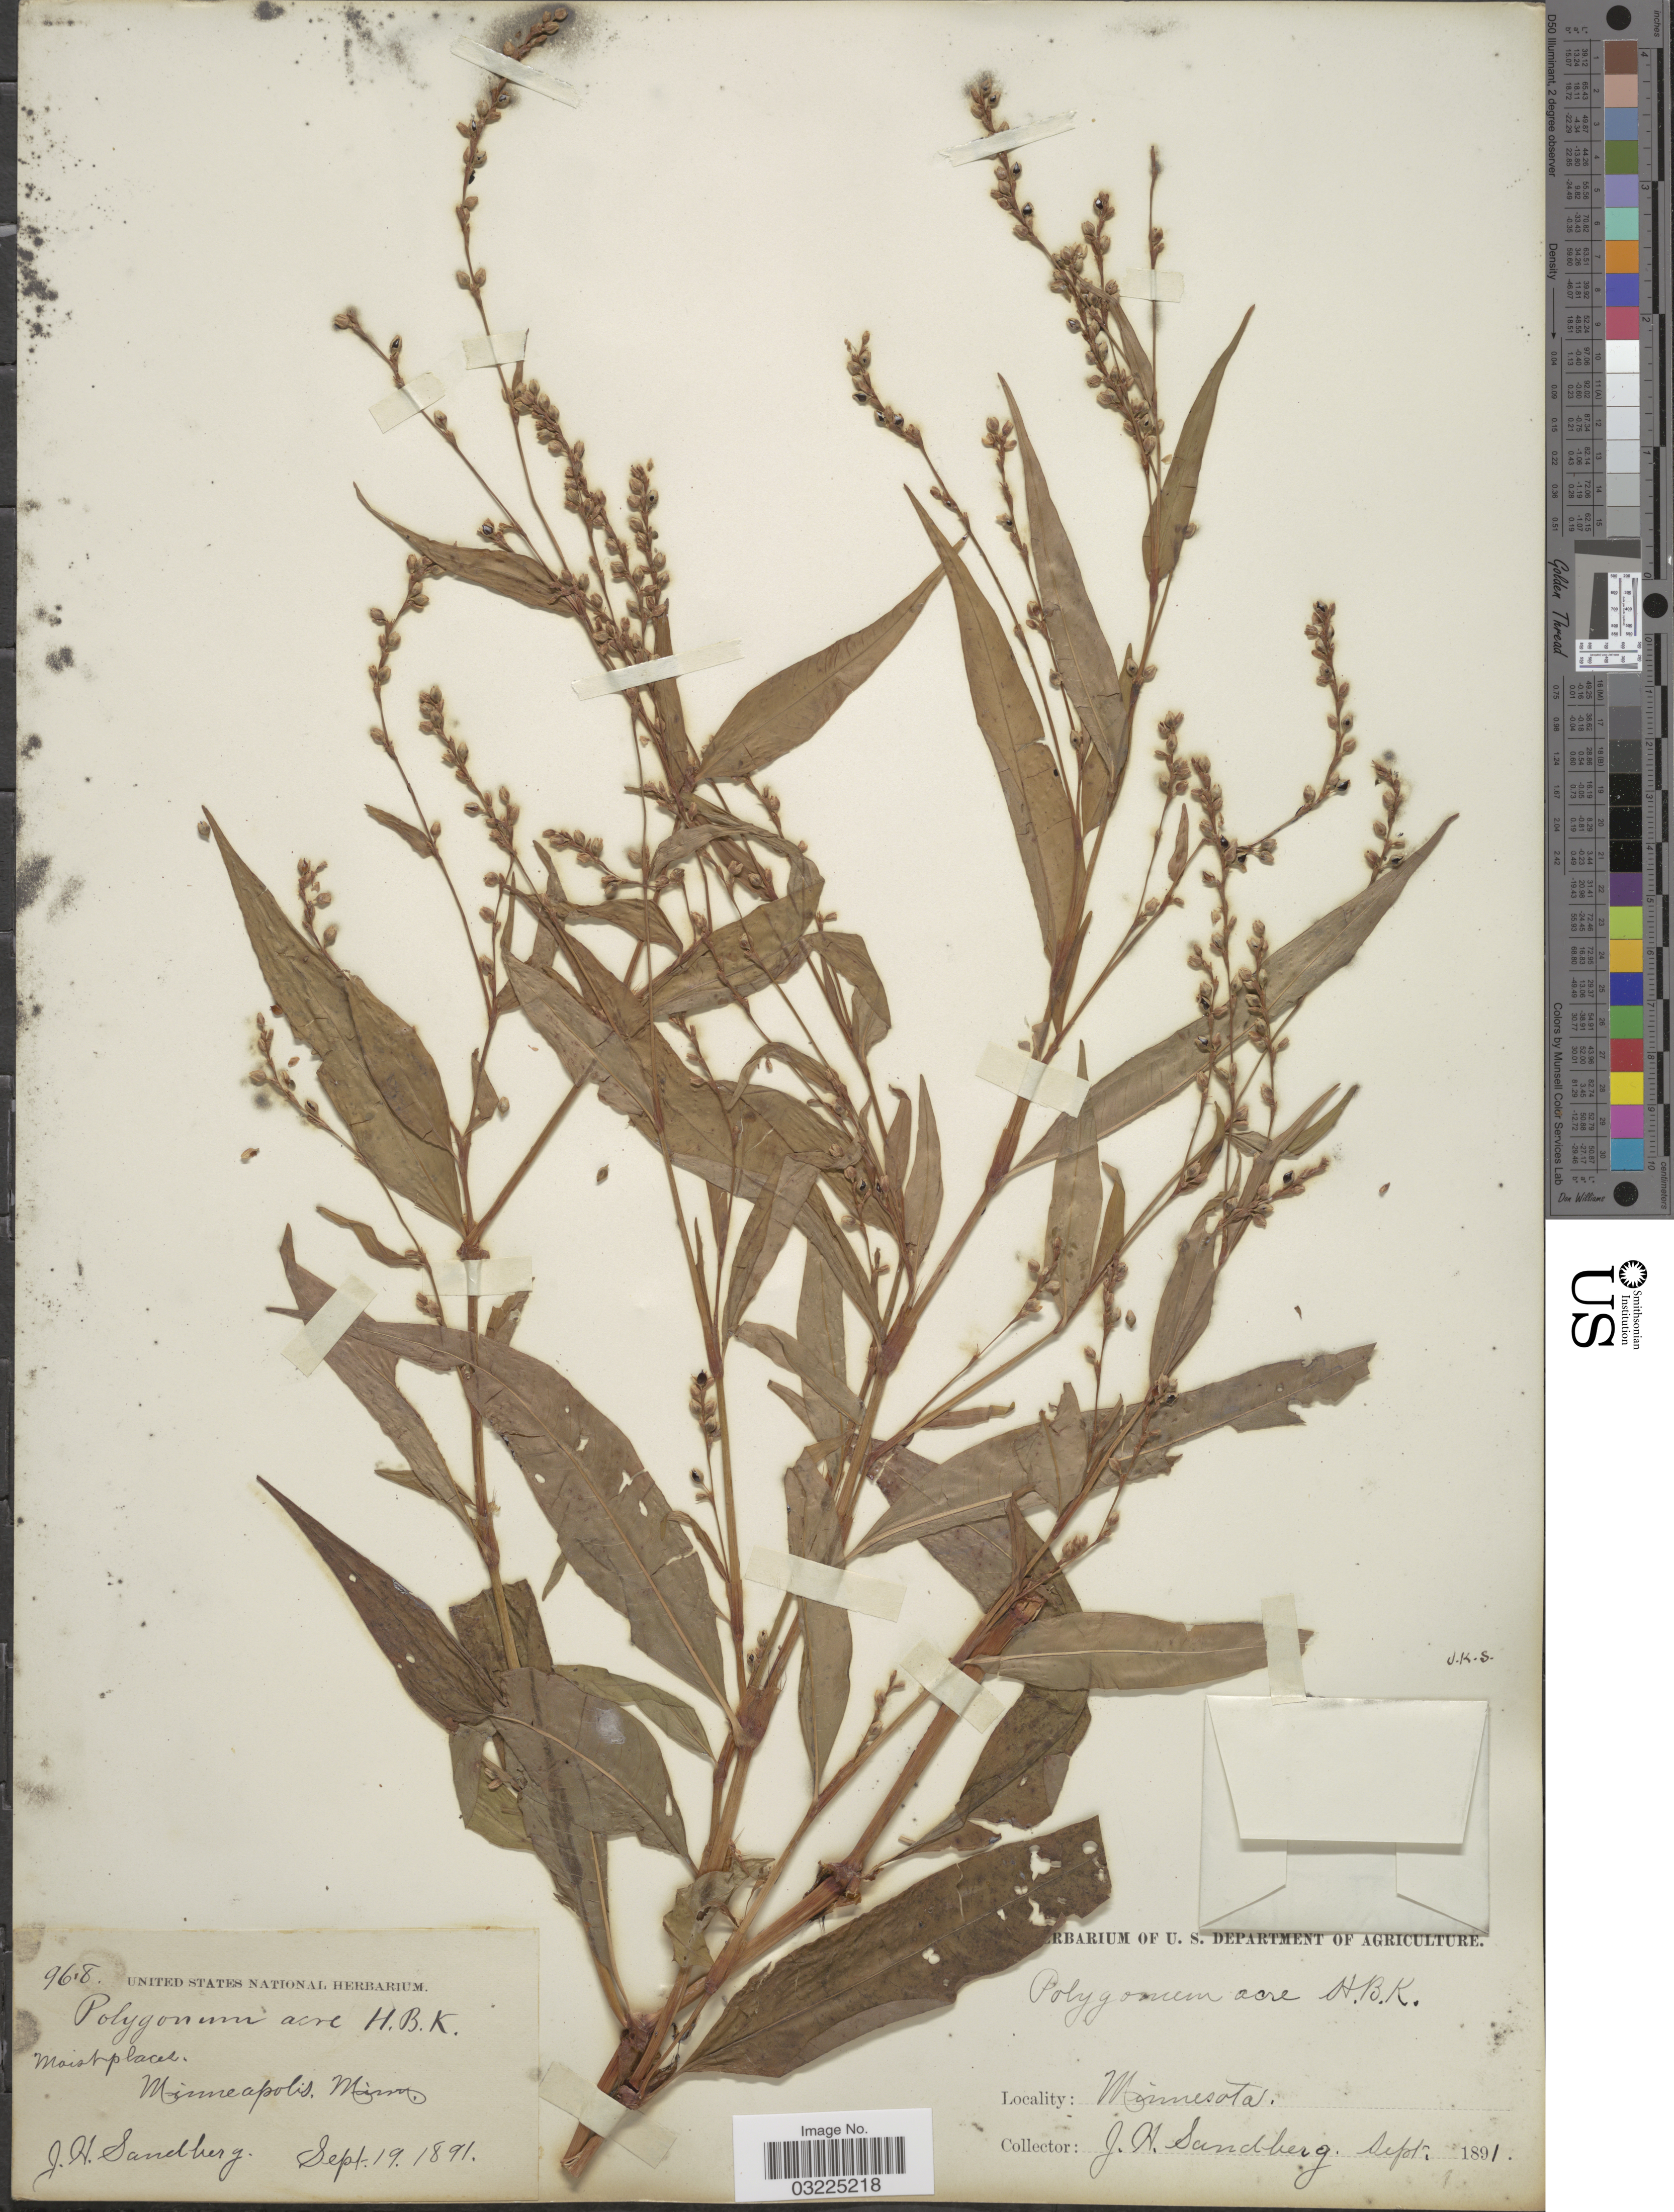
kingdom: Plantae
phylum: Tracheophyta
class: Magnoliopsida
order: Caryophyllales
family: Polygonaceae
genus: Persicaria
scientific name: Persicaria punctata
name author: (Elliott) Small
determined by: Atha, D. E.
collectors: J. H. Sandberg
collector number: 9618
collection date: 1891-09-19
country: United States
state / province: Minnesota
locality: Minneapolis.